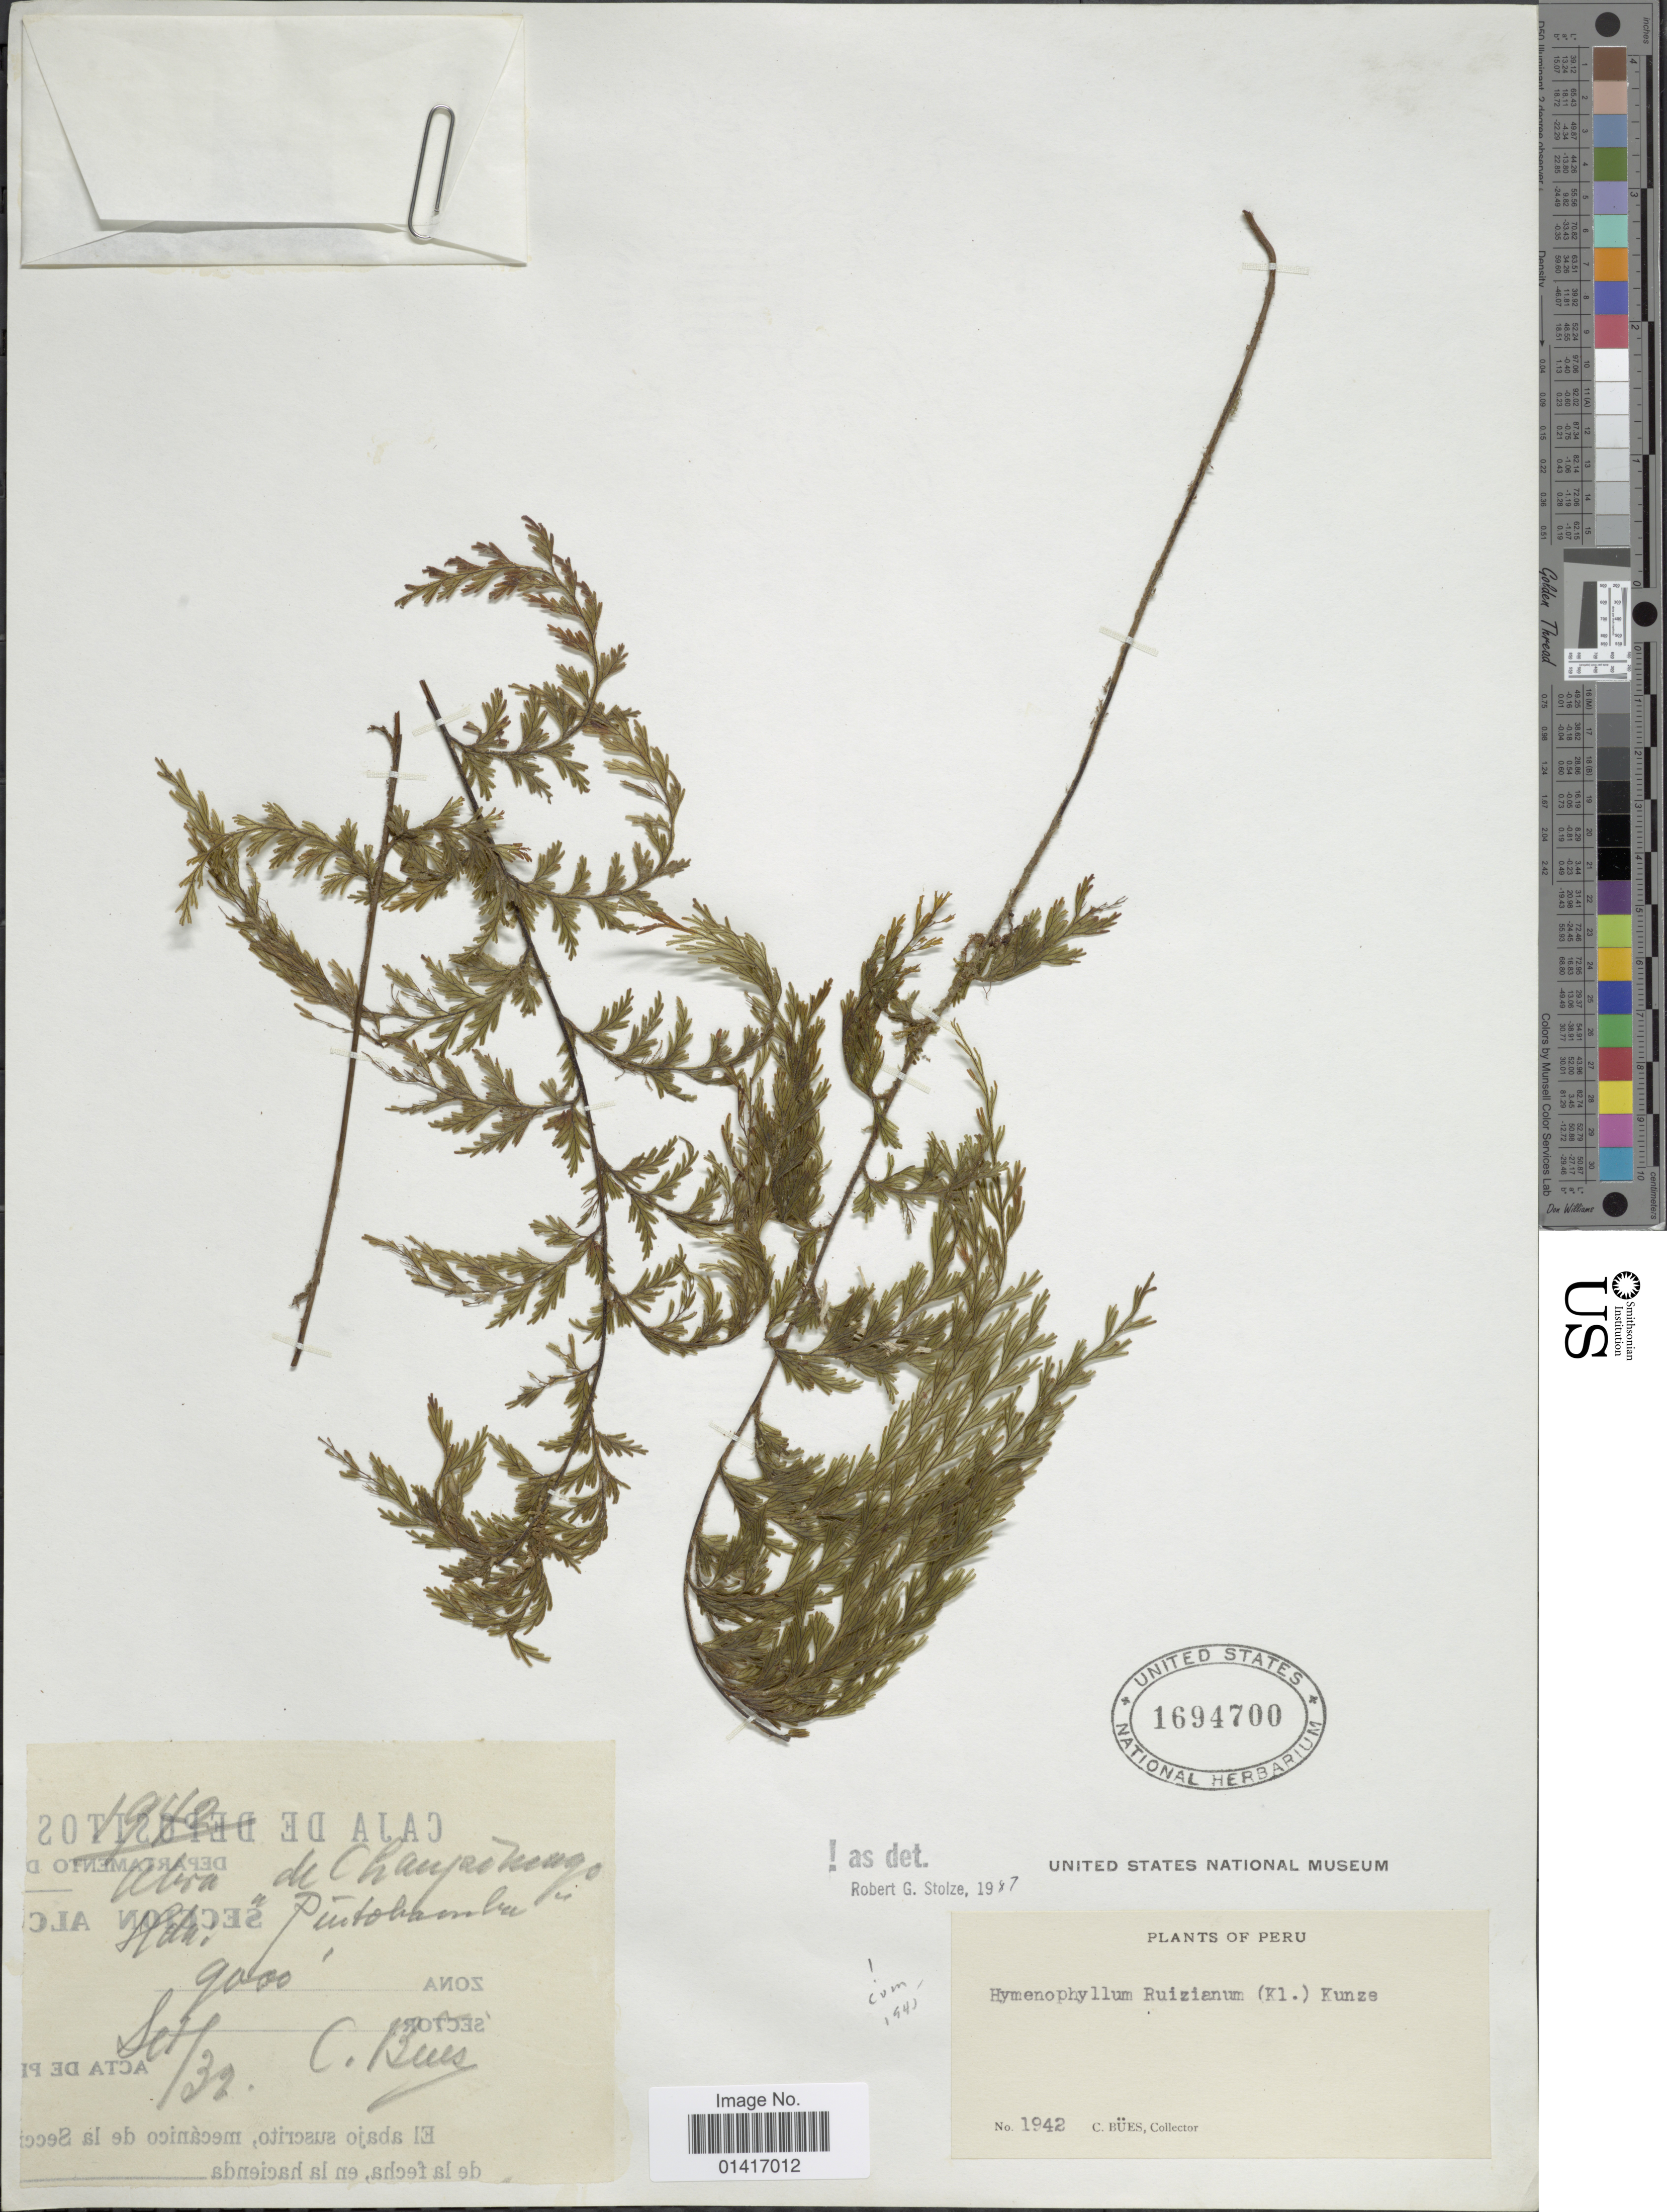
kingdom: Plantae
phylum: Tracheophyta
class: Polypodiopsida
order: Hymenophyllales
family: Hymenophyllaceae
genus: Hymenophyllum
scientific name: Hymenophyllum ruizianum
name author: (Klotzsch) Kunze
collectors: C. Bues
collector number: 1942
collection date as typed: Transcribed d/m/y: /9/32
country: Peru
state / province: Cusco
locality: Abra de Chaupimayo. Hda. Pintobamba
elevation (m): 2743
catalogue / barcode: US 1694700